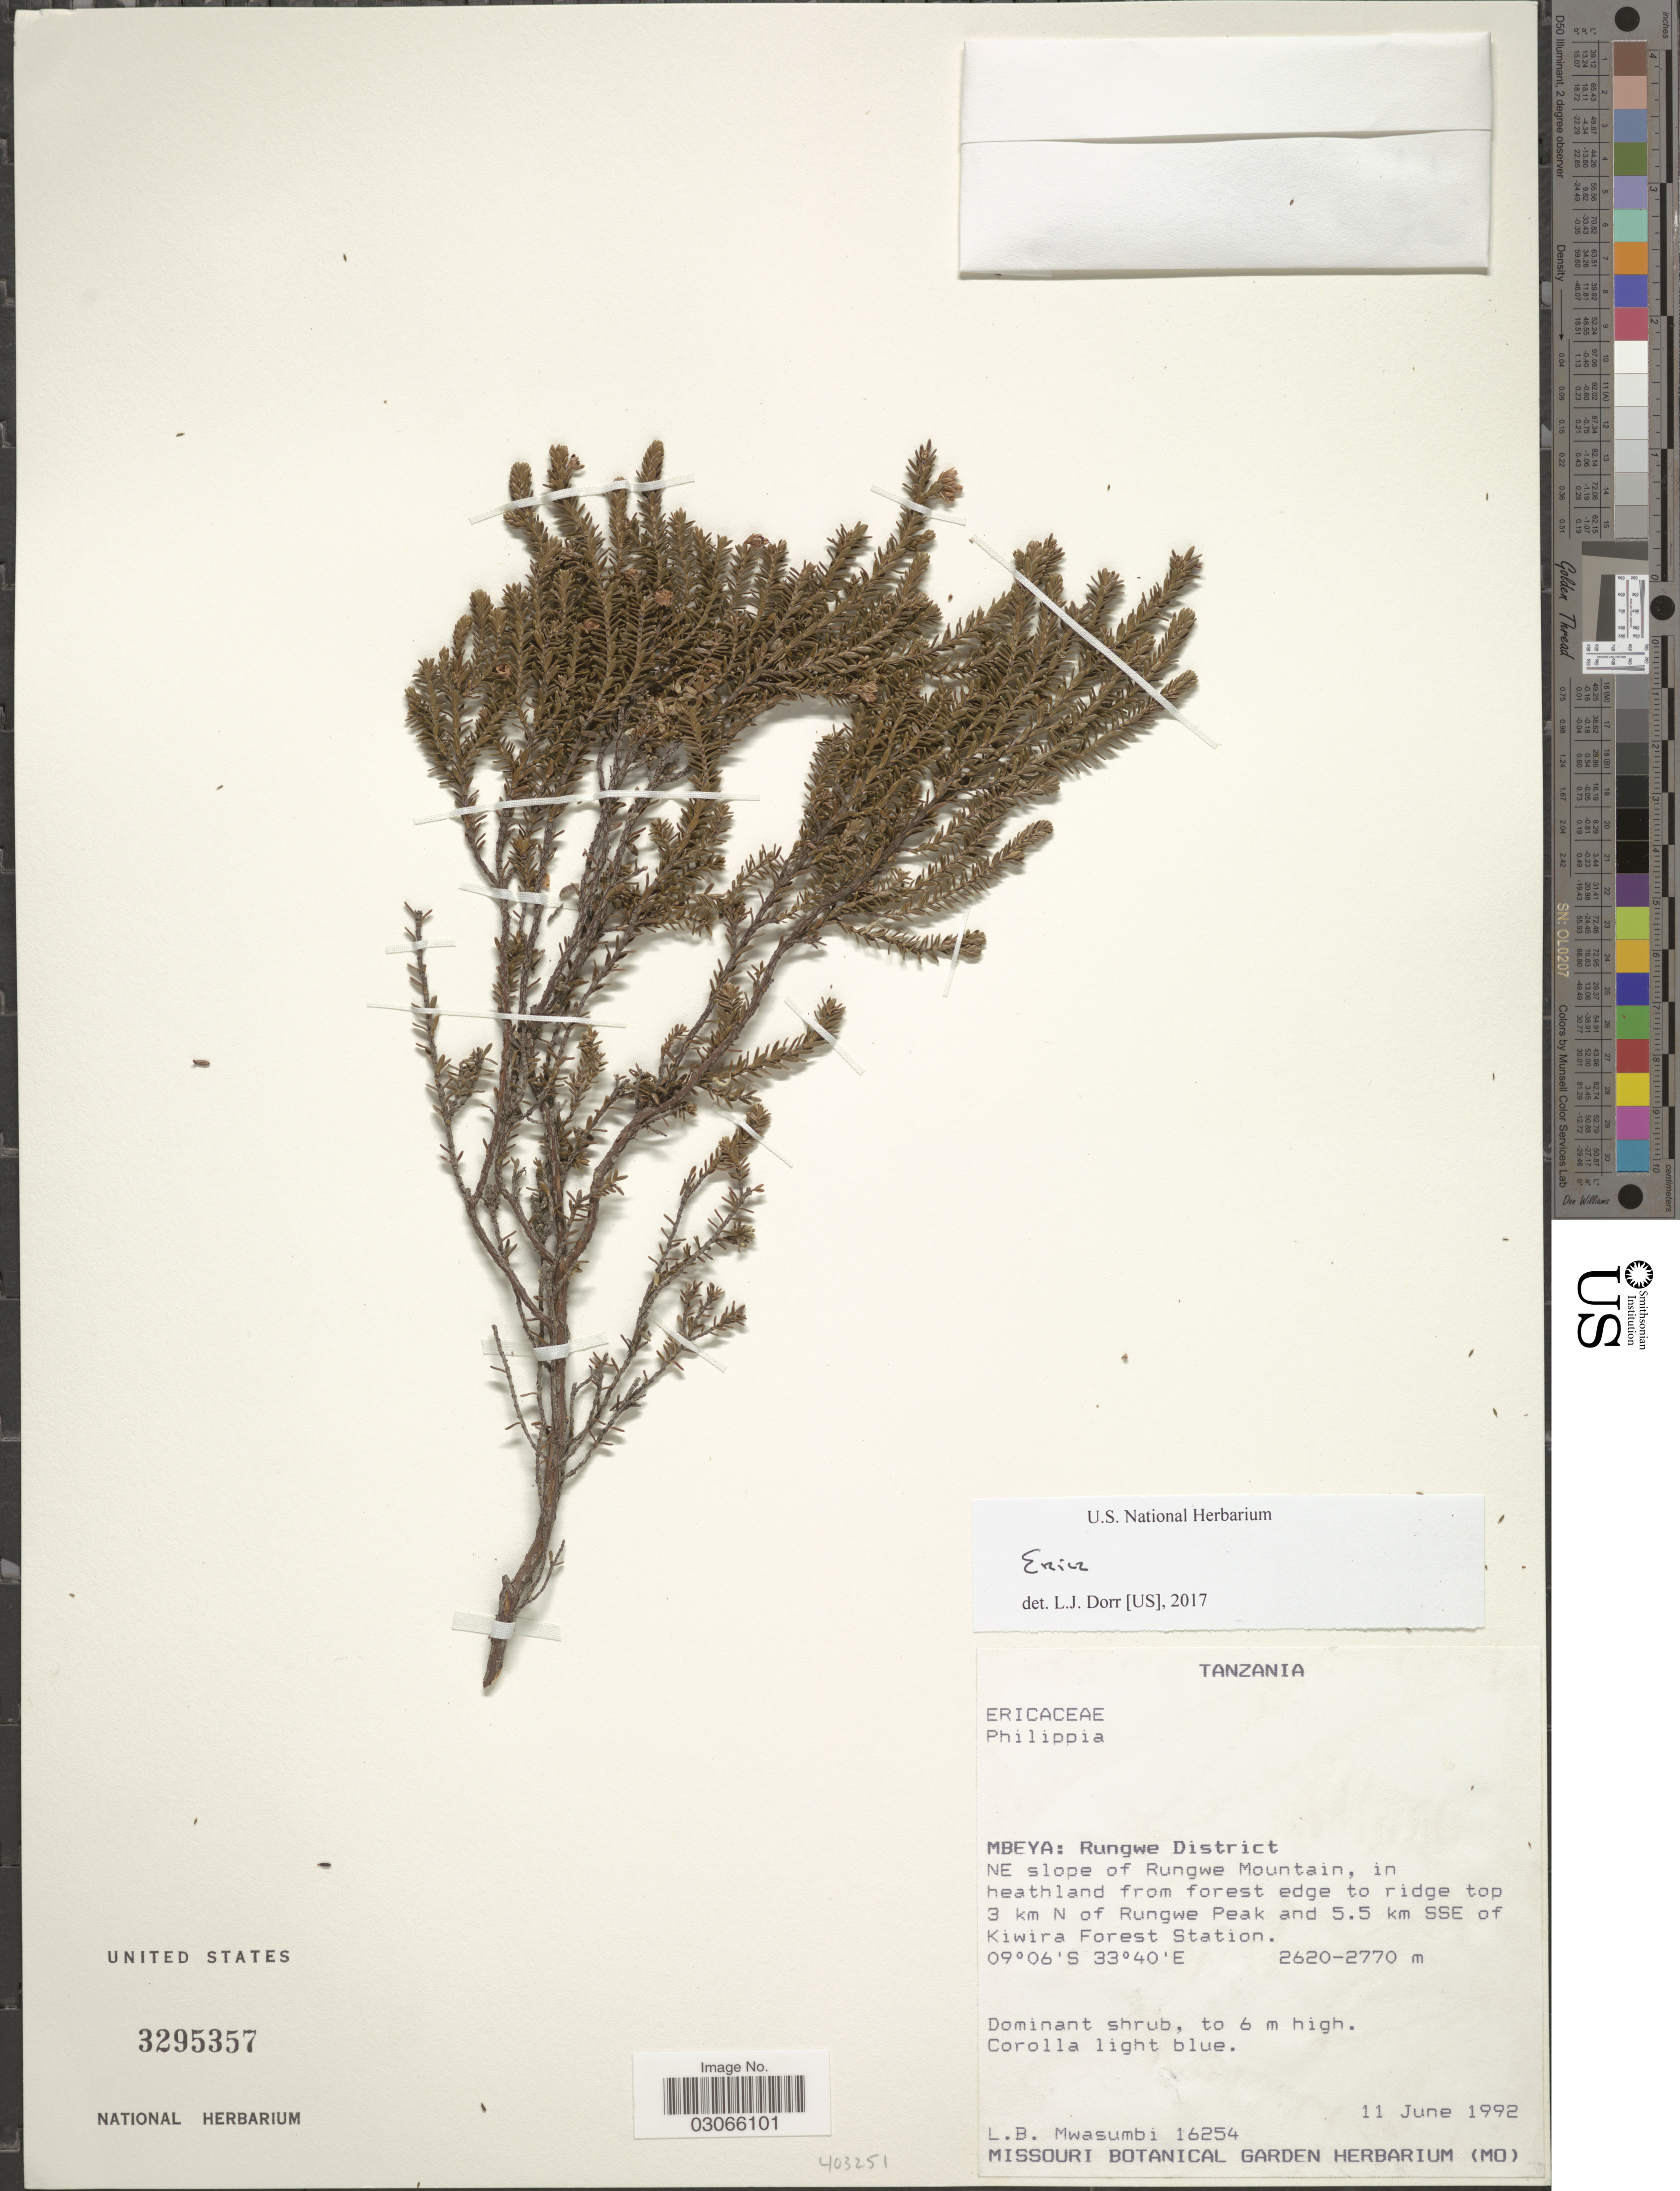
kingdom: Plantae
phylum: Tracheophyta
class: Magnoliopsida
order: Ericales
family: Ericaceae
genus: Erica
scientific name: Erica sp.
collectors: L. Mwasumbi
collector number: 16254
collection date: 1992-06-11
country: Tanzania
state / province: Mbeya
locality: Rungwe District, NE slope of Rungwe Mountain, in heathland from forest edge to ridge top 3 km N of Rungwe Peak and 5.5 km SSE of Kiwira Forest Station.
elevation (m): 2620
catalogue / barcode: US 3295357